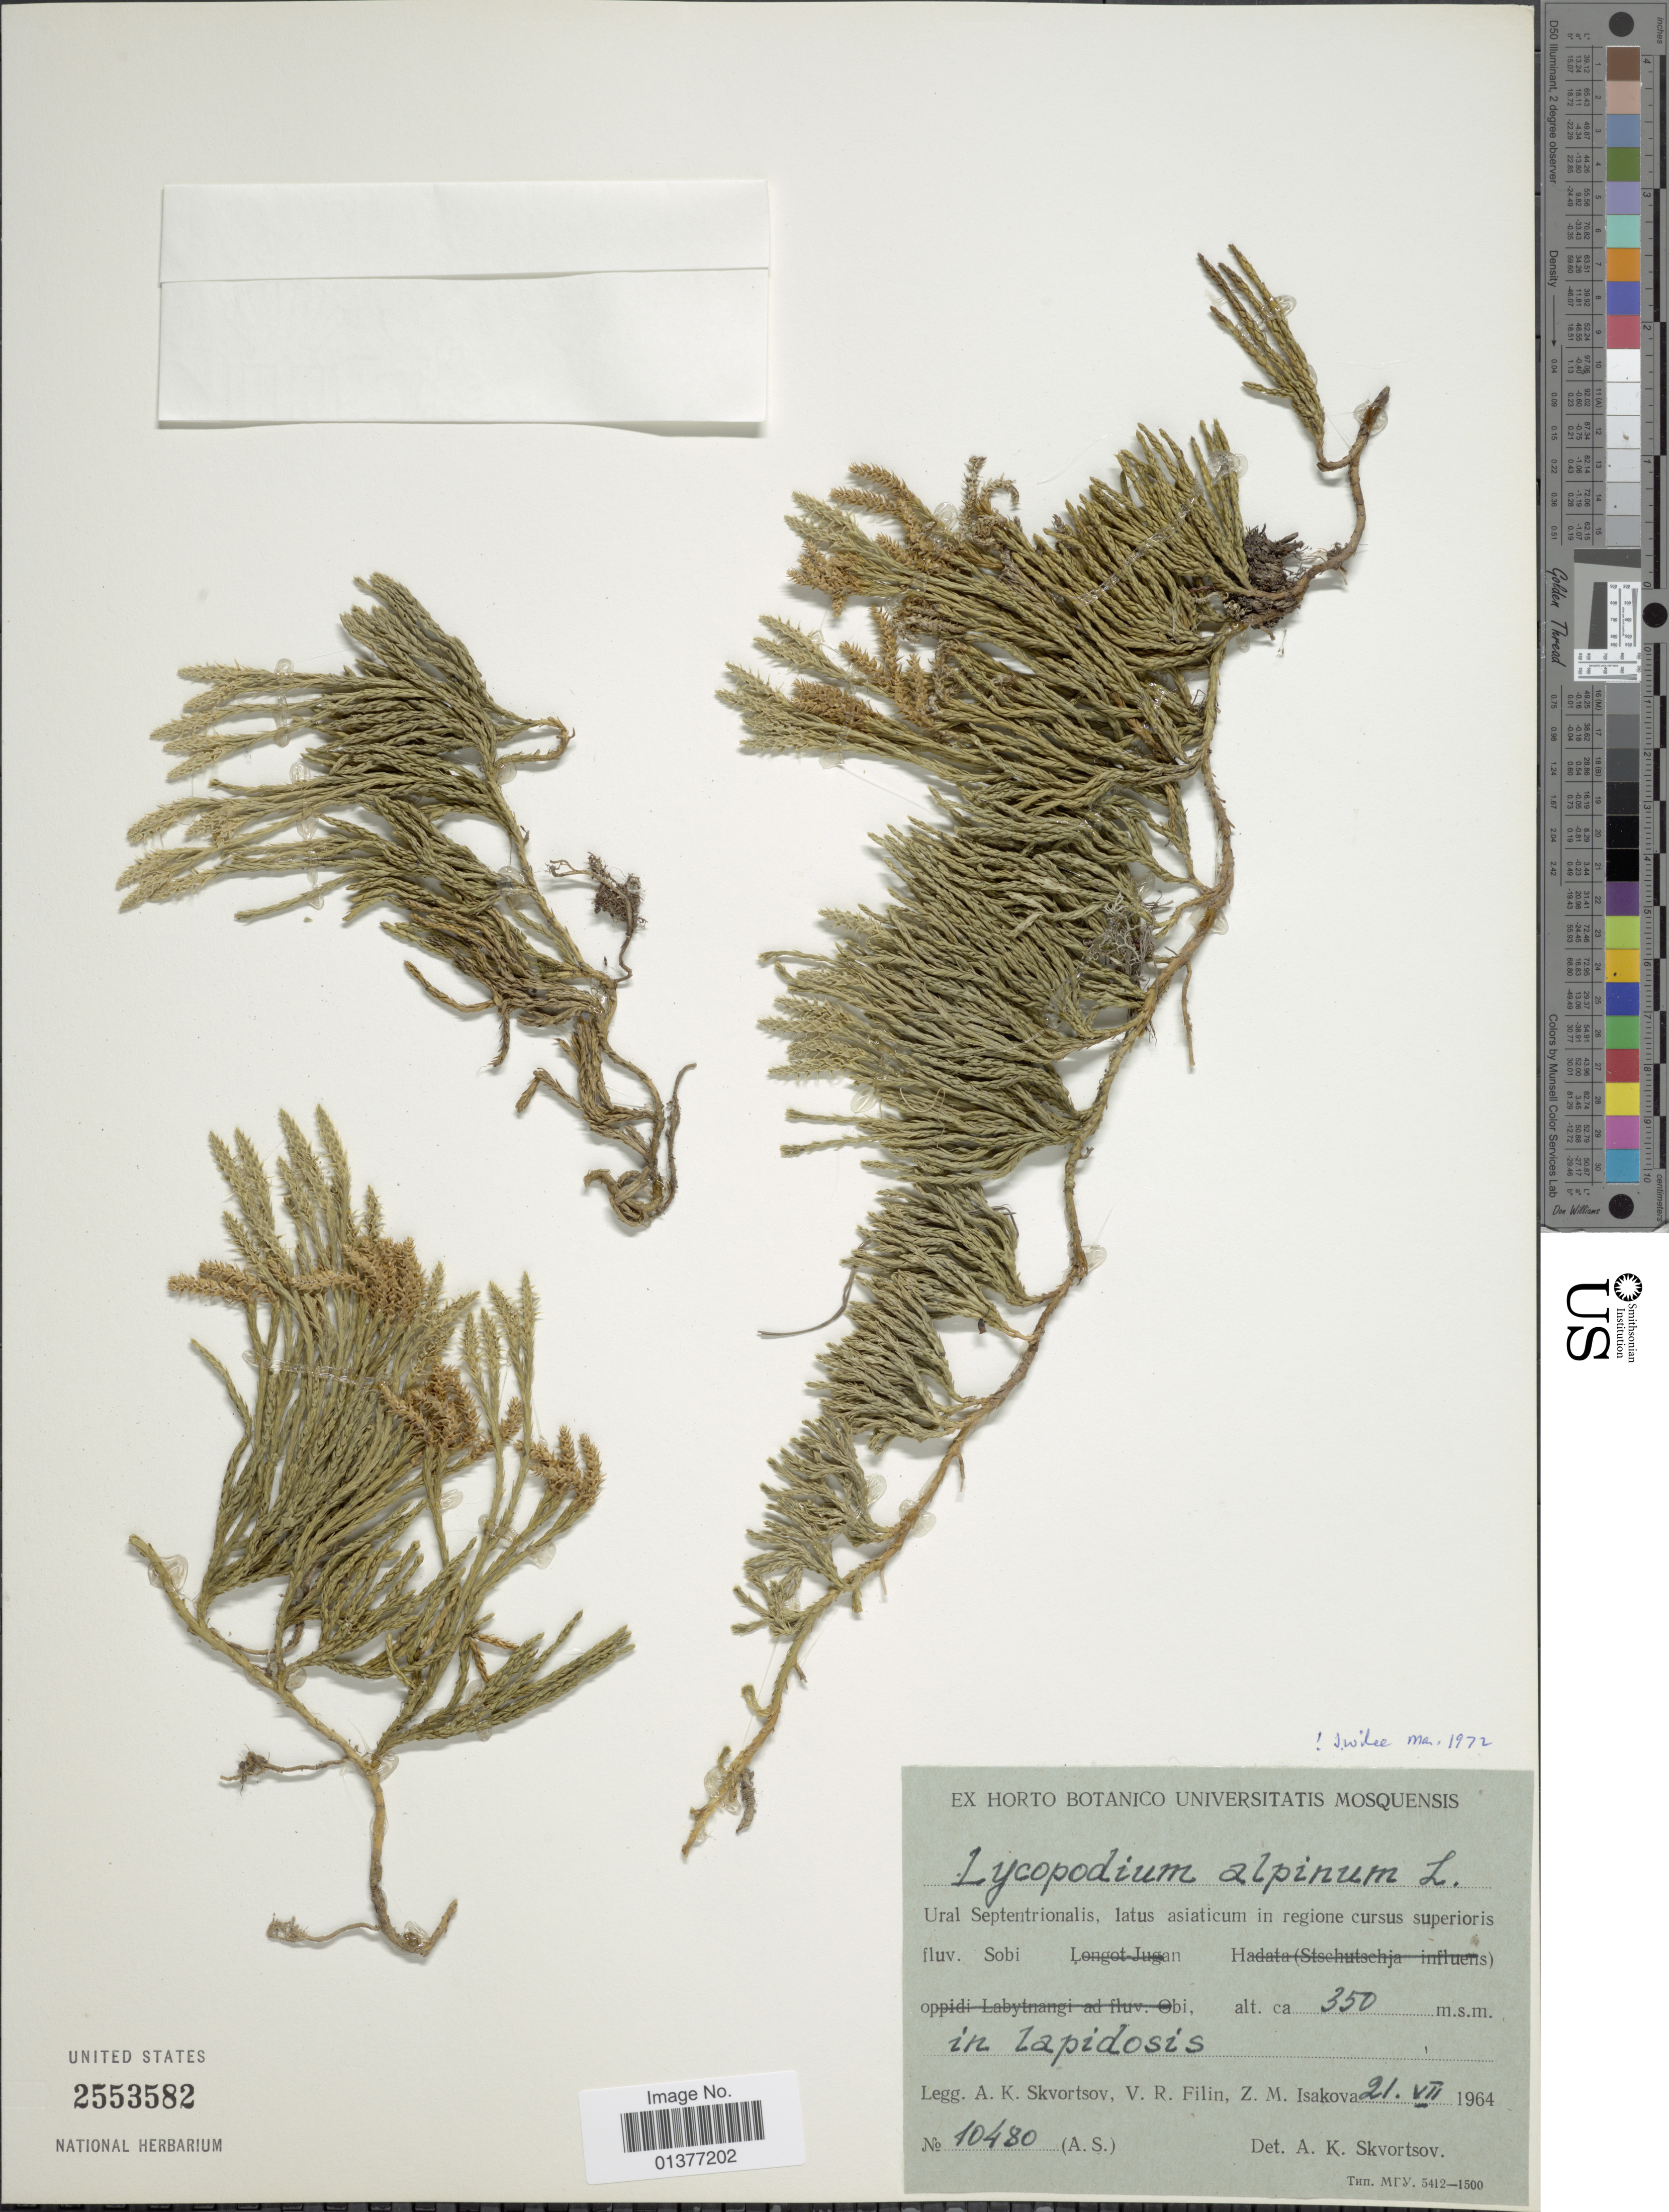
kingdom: Plantae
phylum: Tracheophyta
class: Lycopodiopsida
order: Lycopodiales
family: Lycopodiaceae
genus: Diphasiastrum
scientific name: Diphasiastrum alpinum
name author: (L.) Holub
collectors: A. K. Skvortsov, V. Filin & Z. Isakova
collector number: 10480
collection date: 1964-07-21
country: Russian Federation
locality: Ural Septentrionalis Iatus asiaticum in regione cursus superioris fluv. Sobi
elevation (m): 350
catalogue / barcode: US 2553582